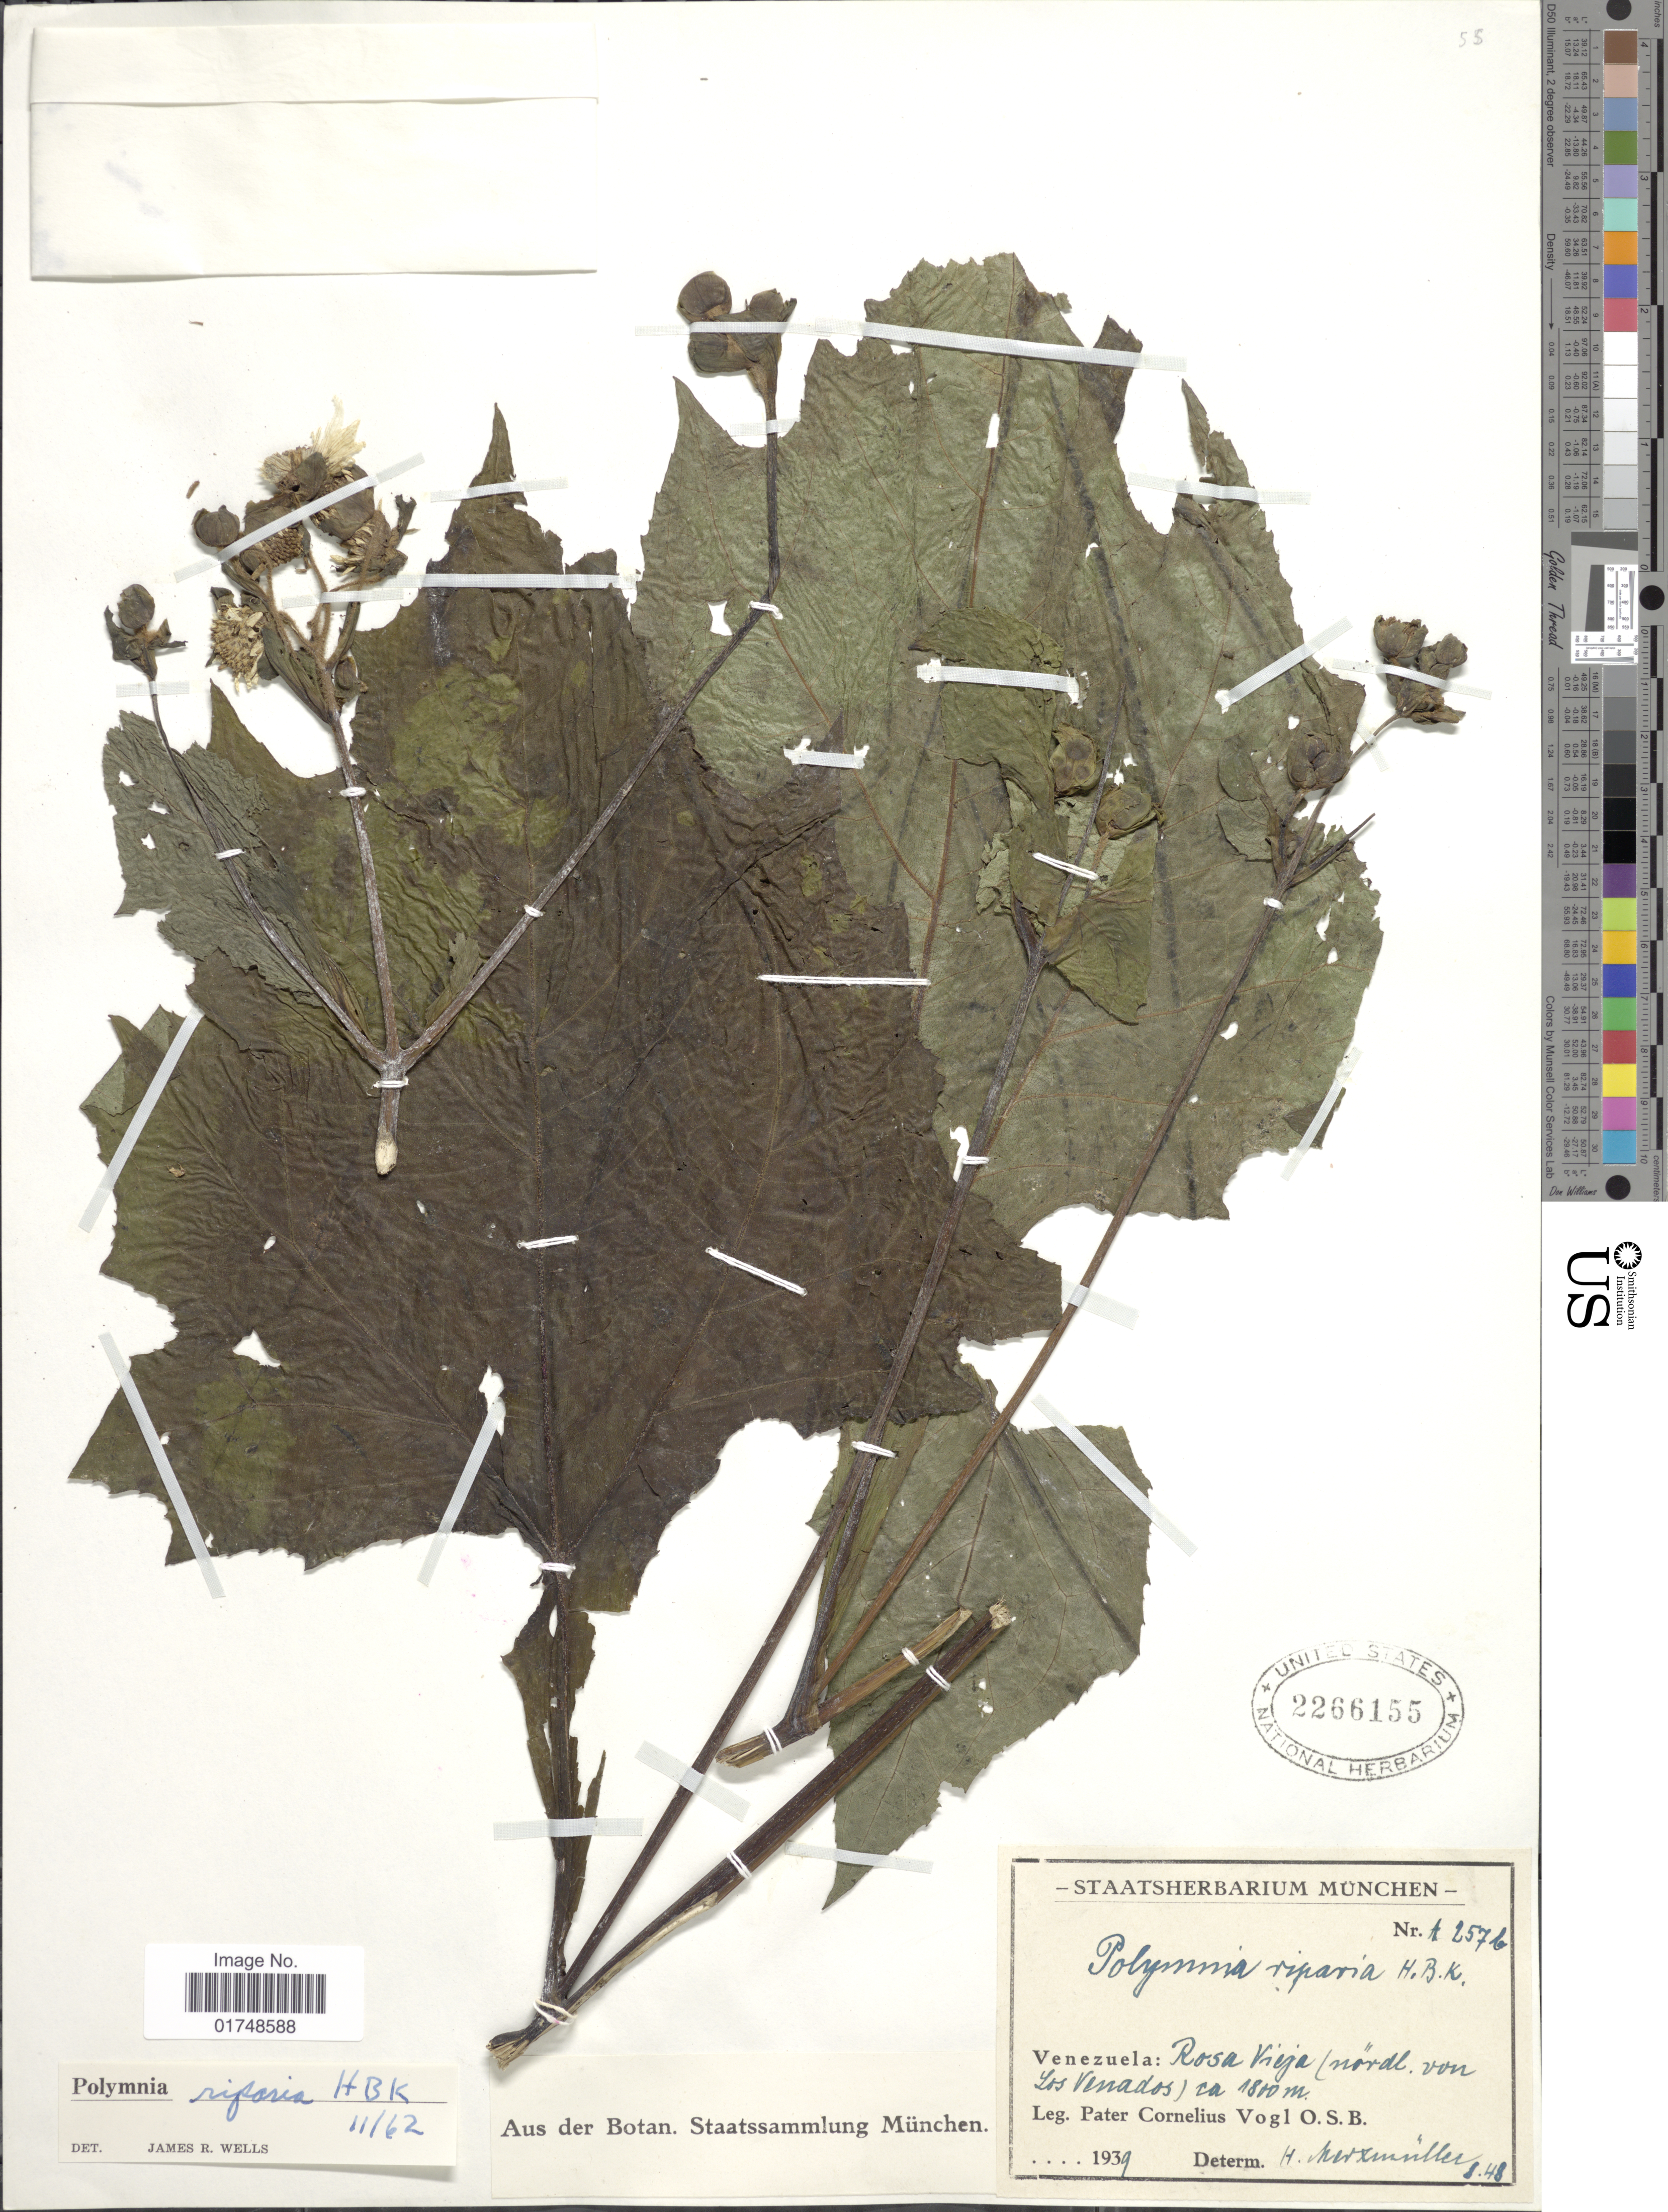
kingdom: Plantae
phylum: Tracheophyta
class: Magnoliopsida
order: Asterales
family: Asteraceae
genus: Smallanthus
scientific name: Smallanthus riparius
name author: (Kunth) H. Rob.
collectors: C. Vogl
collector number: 1257b*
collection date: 1939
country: Venezuela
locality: Rosa Vieja 9nordl. von Los Venados_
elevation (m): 1800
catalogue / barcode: US 2266155